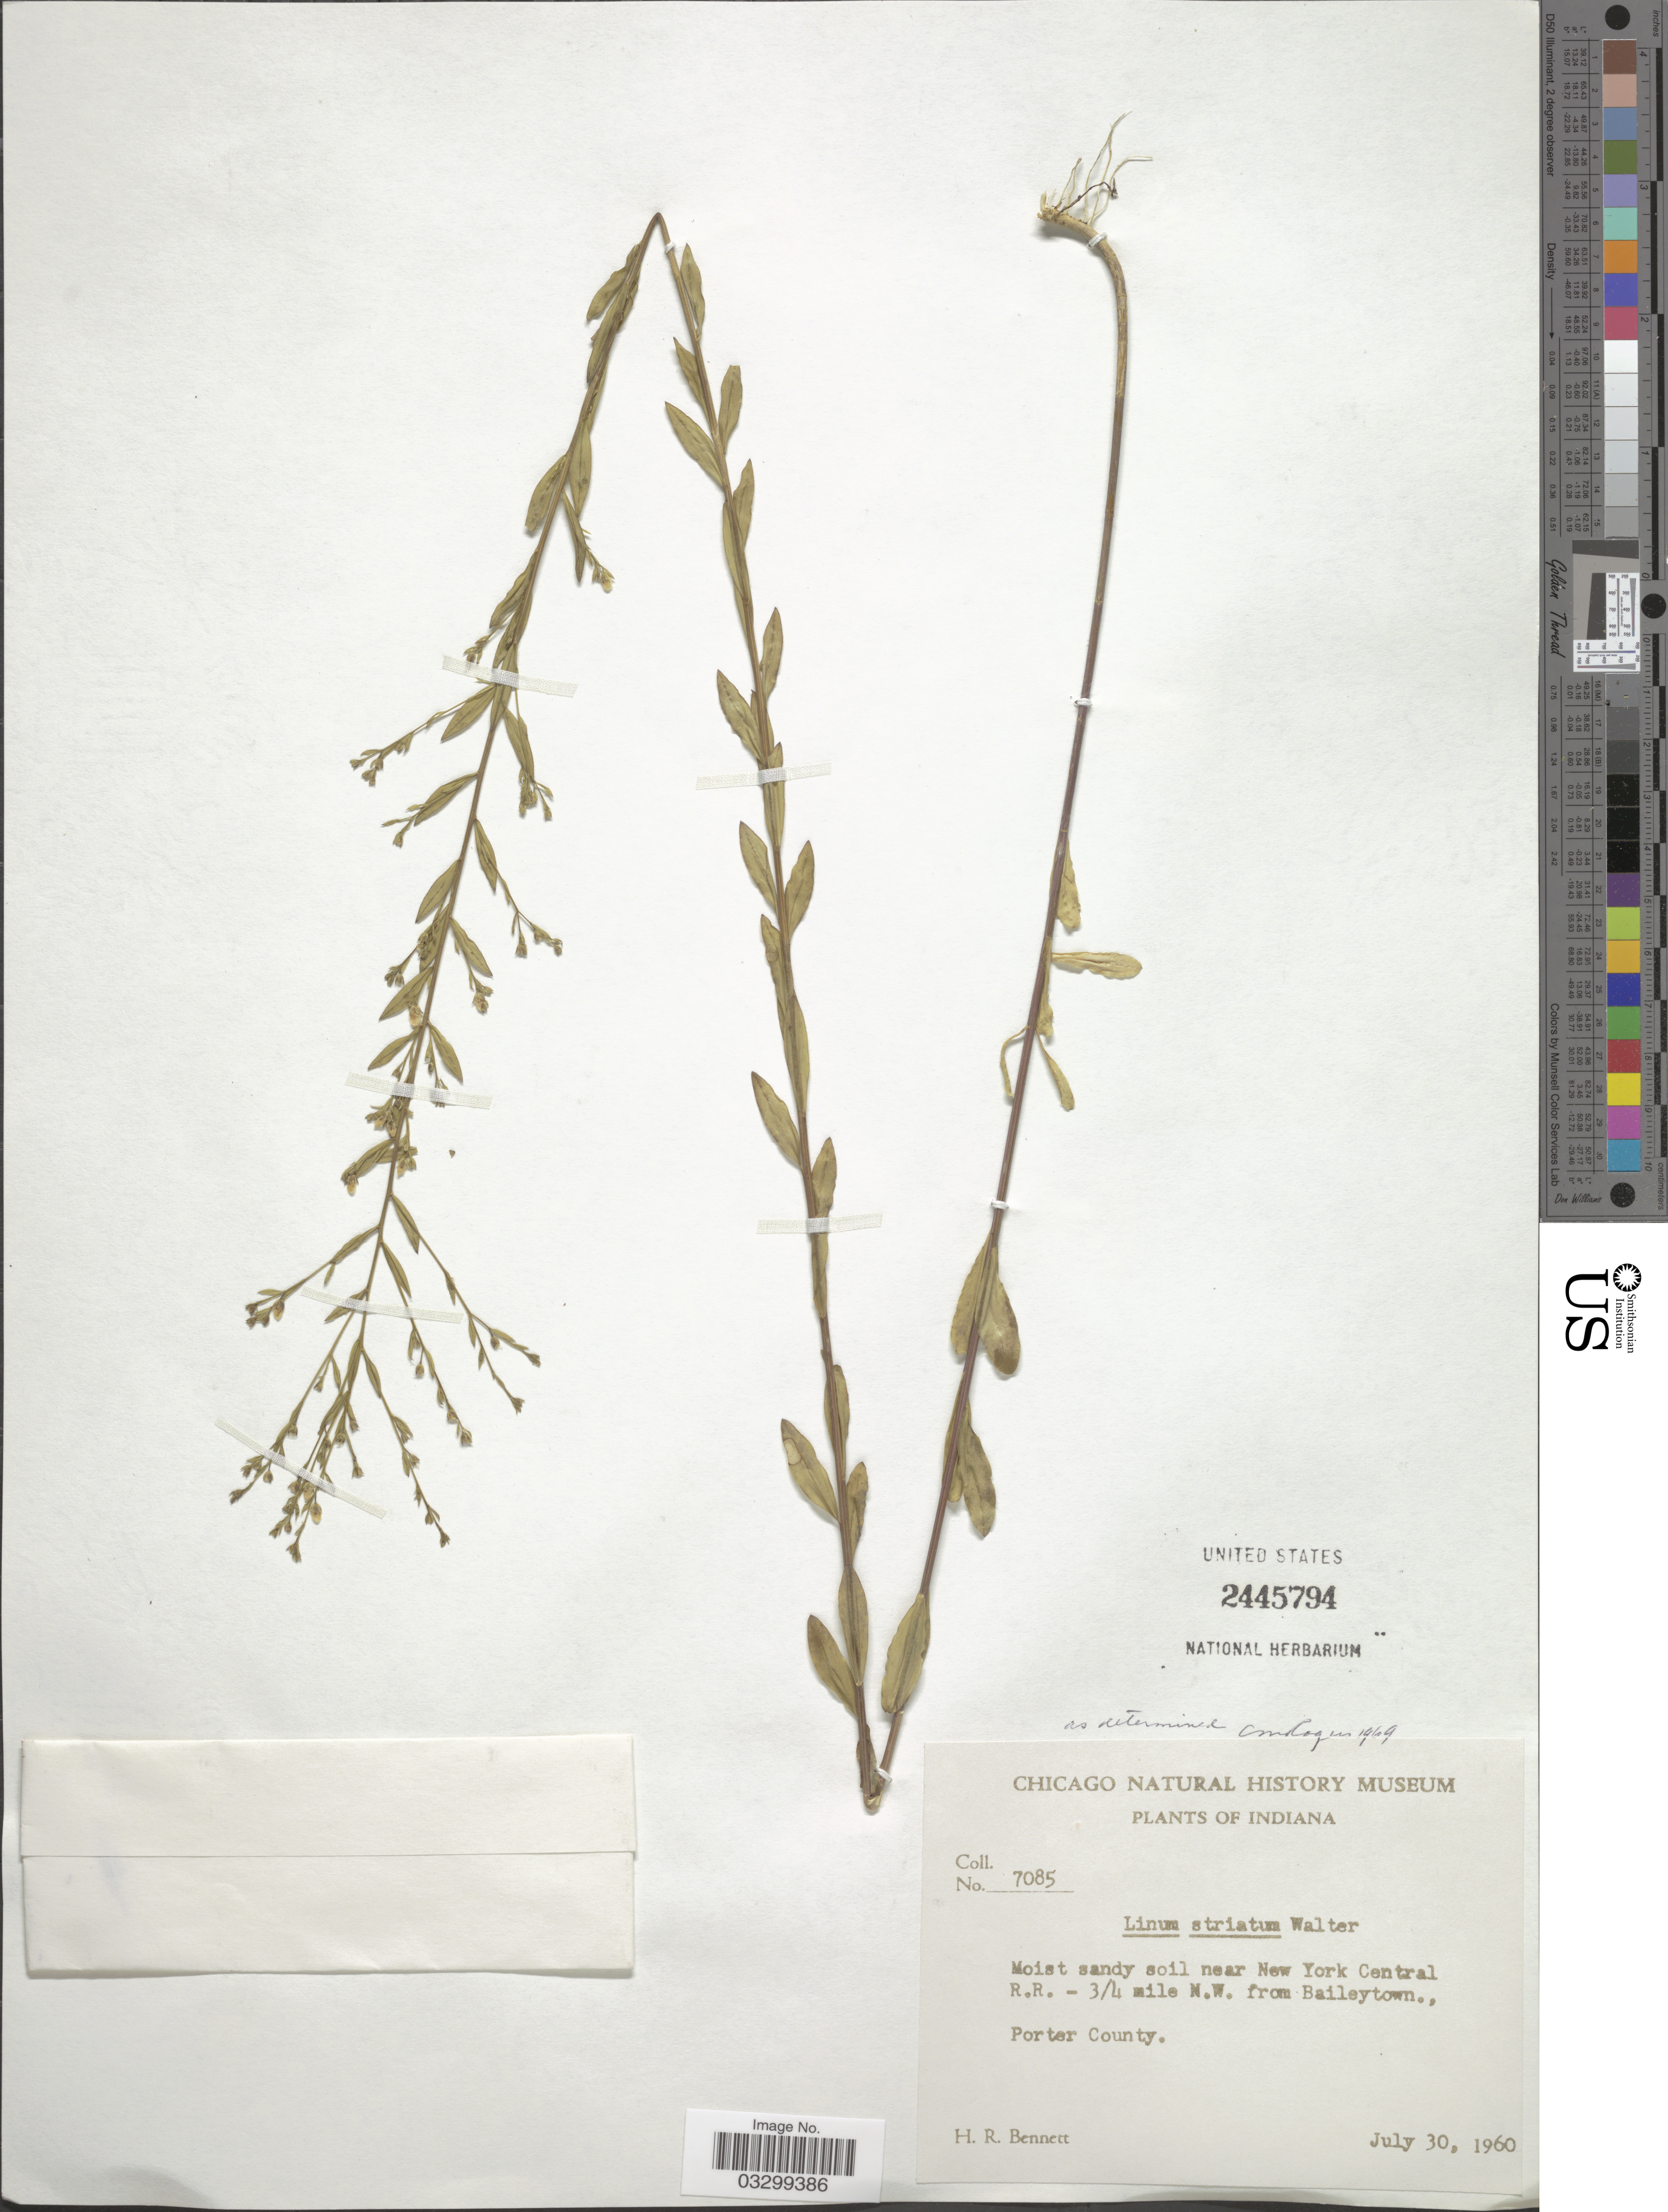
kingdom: Plantae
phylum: Tracheophyta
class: Magnoliopsida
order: Malpighiales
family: Linaceae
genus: Linum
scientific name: Linum striatum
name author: Walter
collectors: H. R. Bennett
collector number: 7085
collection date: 1960-07-30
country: United States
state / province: Indiana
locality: Moist sandy soil near New York Central R.R. - 3/4 mile N.W. from Baileytown.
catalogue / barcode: US 2445794